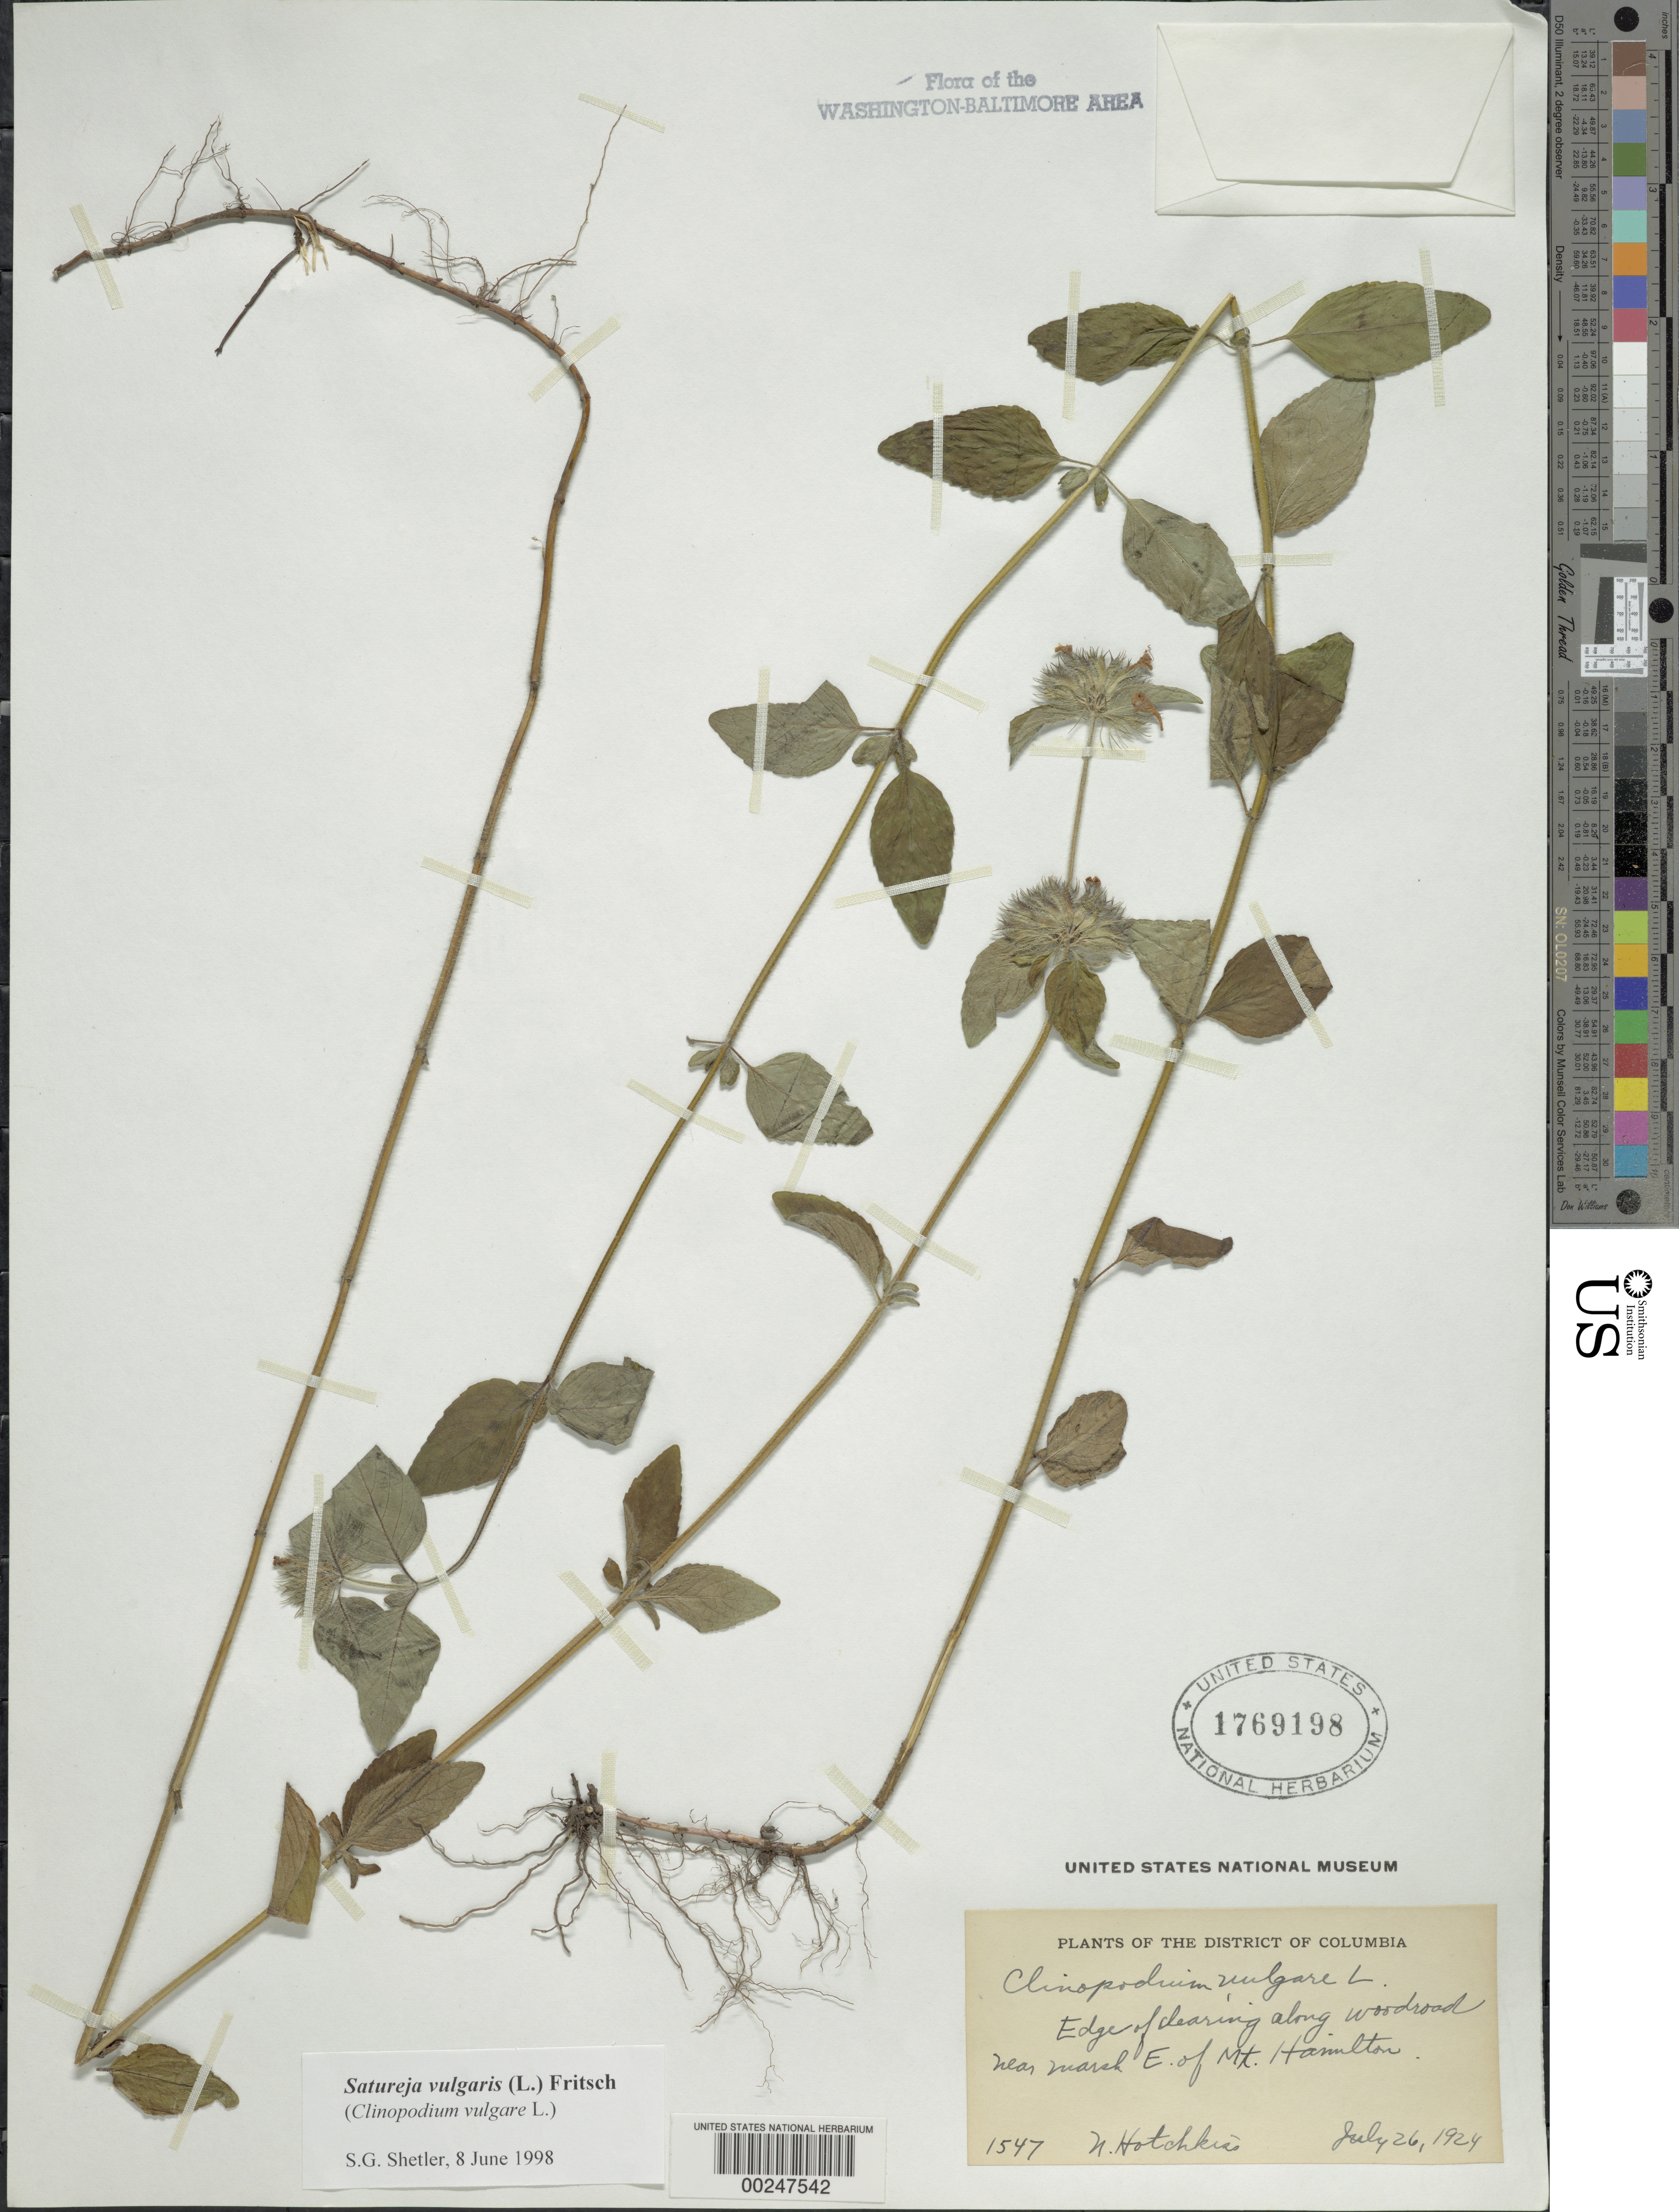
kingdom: Plantae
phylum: Tracheophyta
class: Magnoliopsida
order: Lamiales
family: Lamiaceae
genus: Clinopodium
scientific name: Clinopodium vulgare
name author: L.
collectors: N. Hotchkiss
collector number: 1547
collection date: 1924-07-26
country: United States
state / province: District of Columbia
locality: Edge of clearing along woodroad near marsh E. of Mt. Hamilton.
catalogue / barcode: US 1769198